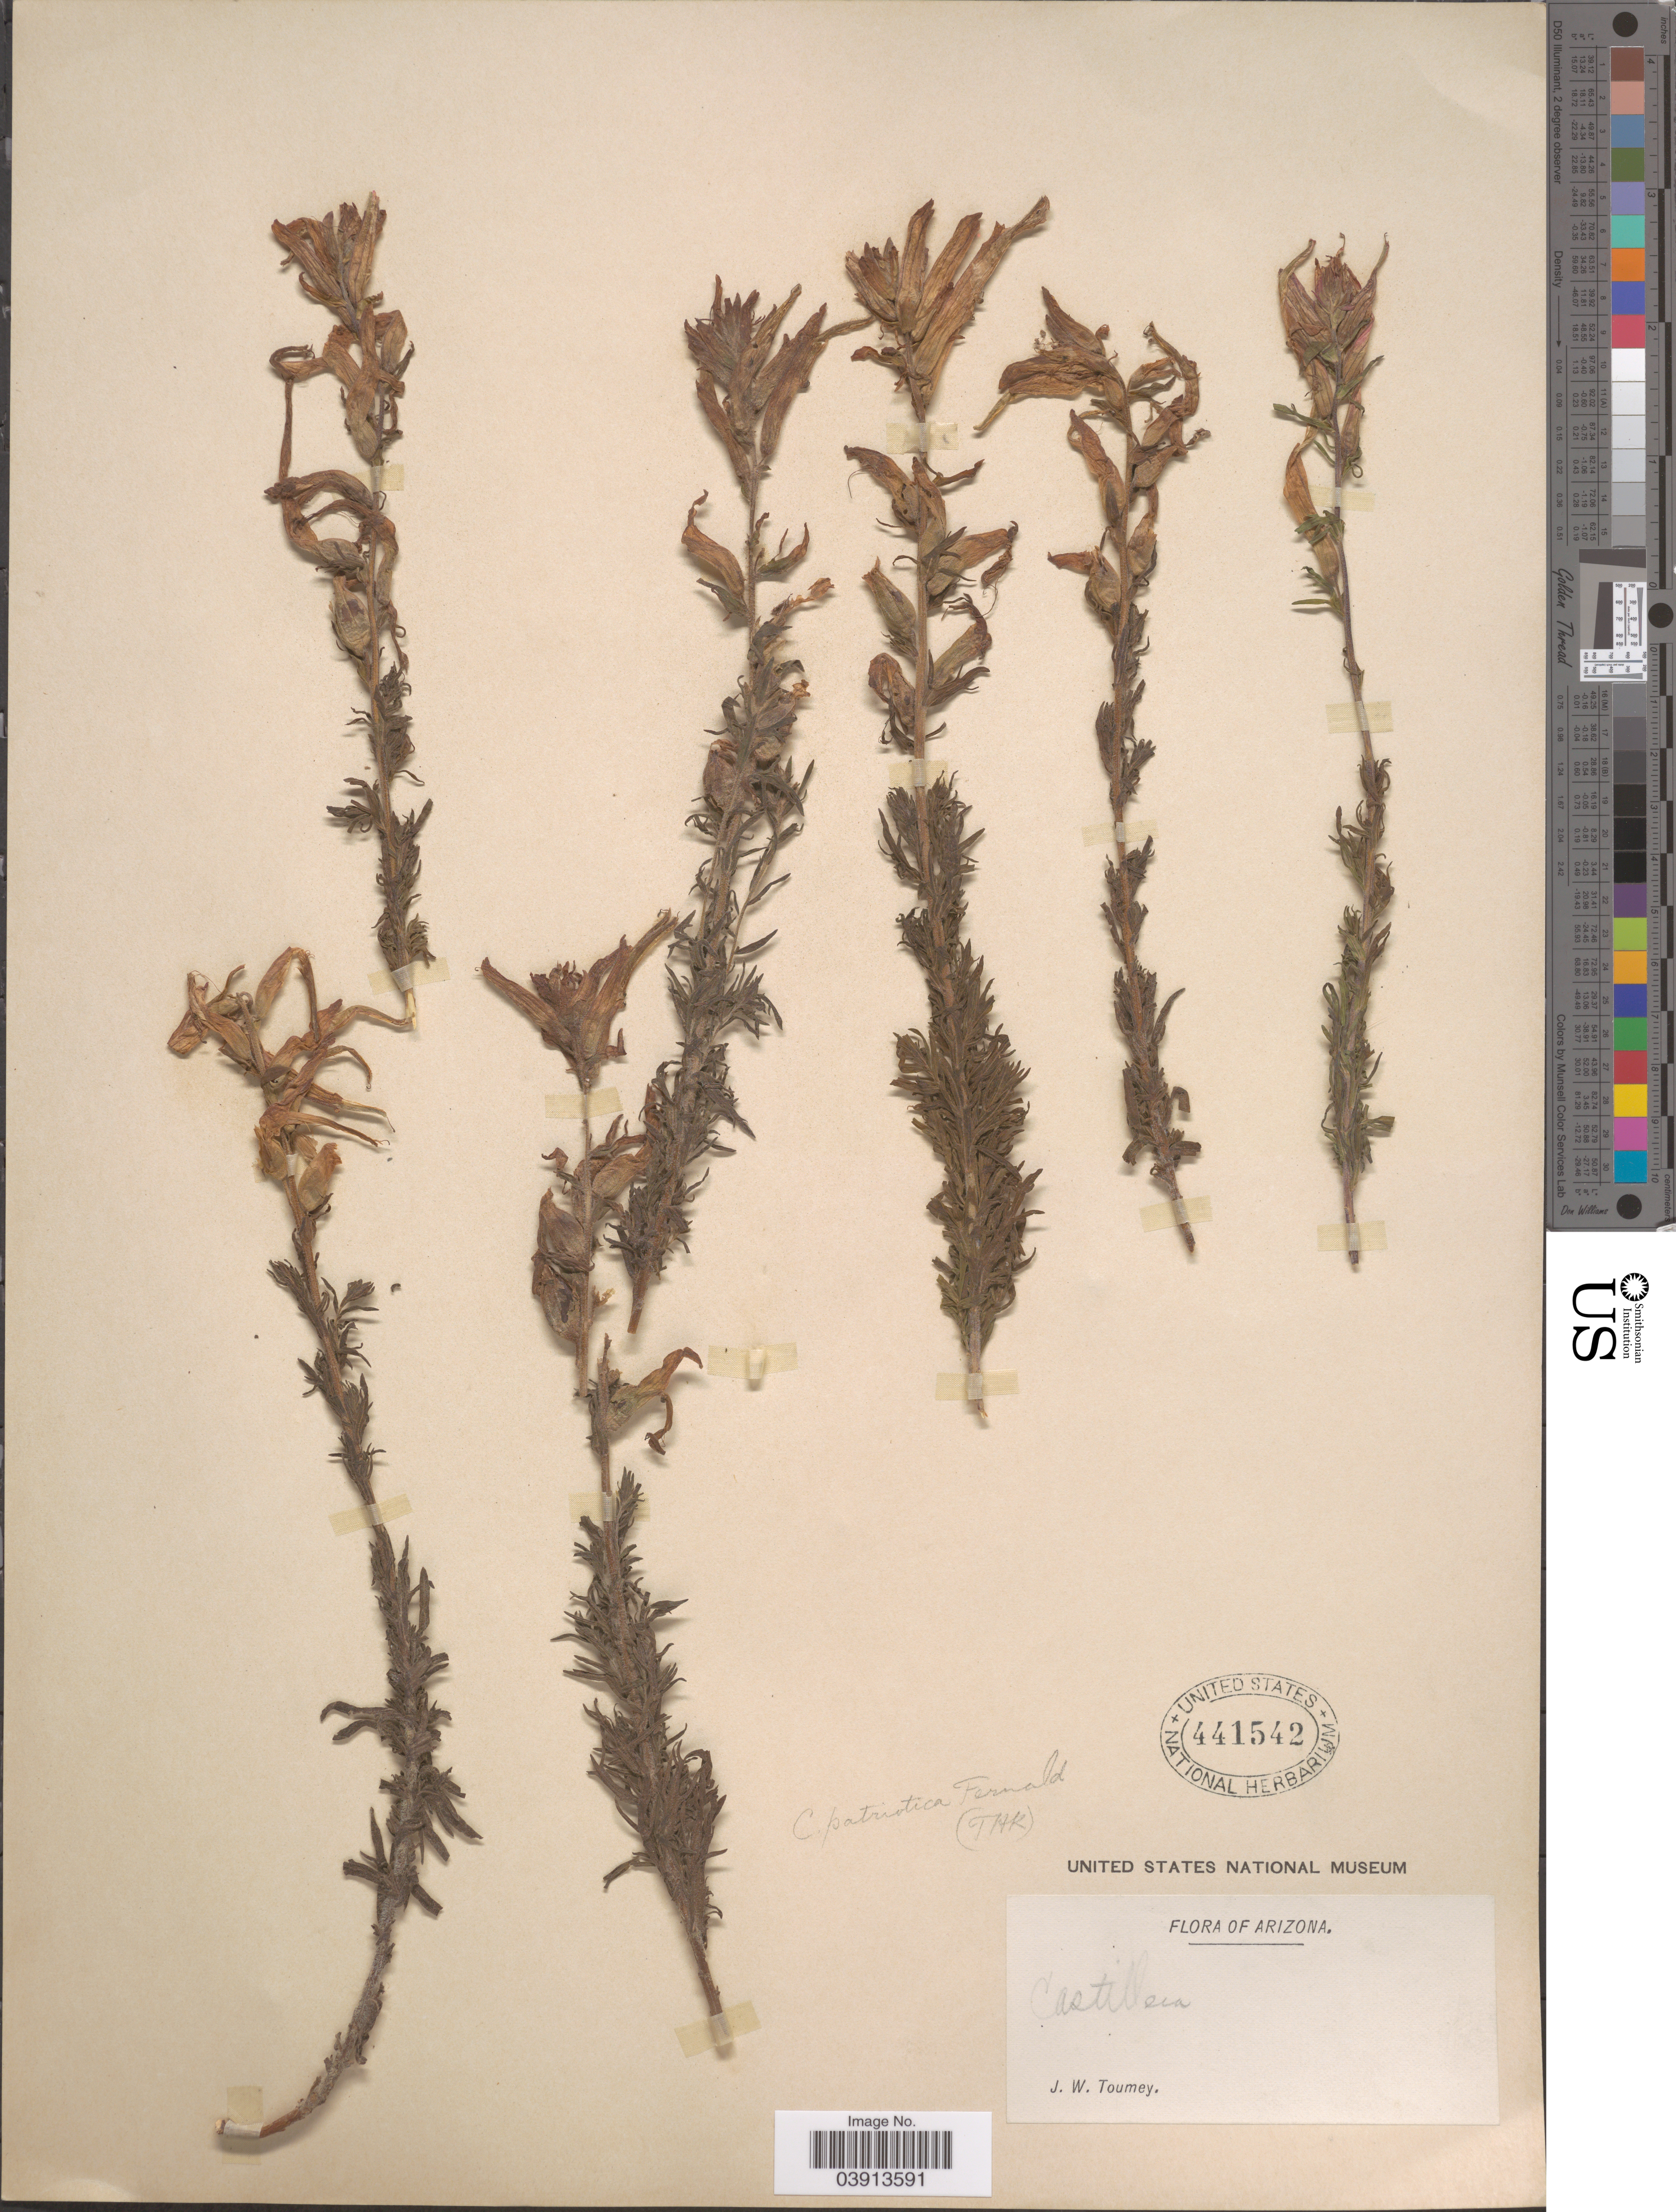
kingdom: Plantae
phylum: Tracheophyta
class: Magnoliopsida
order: Lamiales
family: Orobanchaceae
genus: Castilleja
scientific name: Castilleja patriotica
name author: Fernald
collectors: J. W. Toumey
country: United States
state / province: Arizona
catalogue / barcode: US 441542